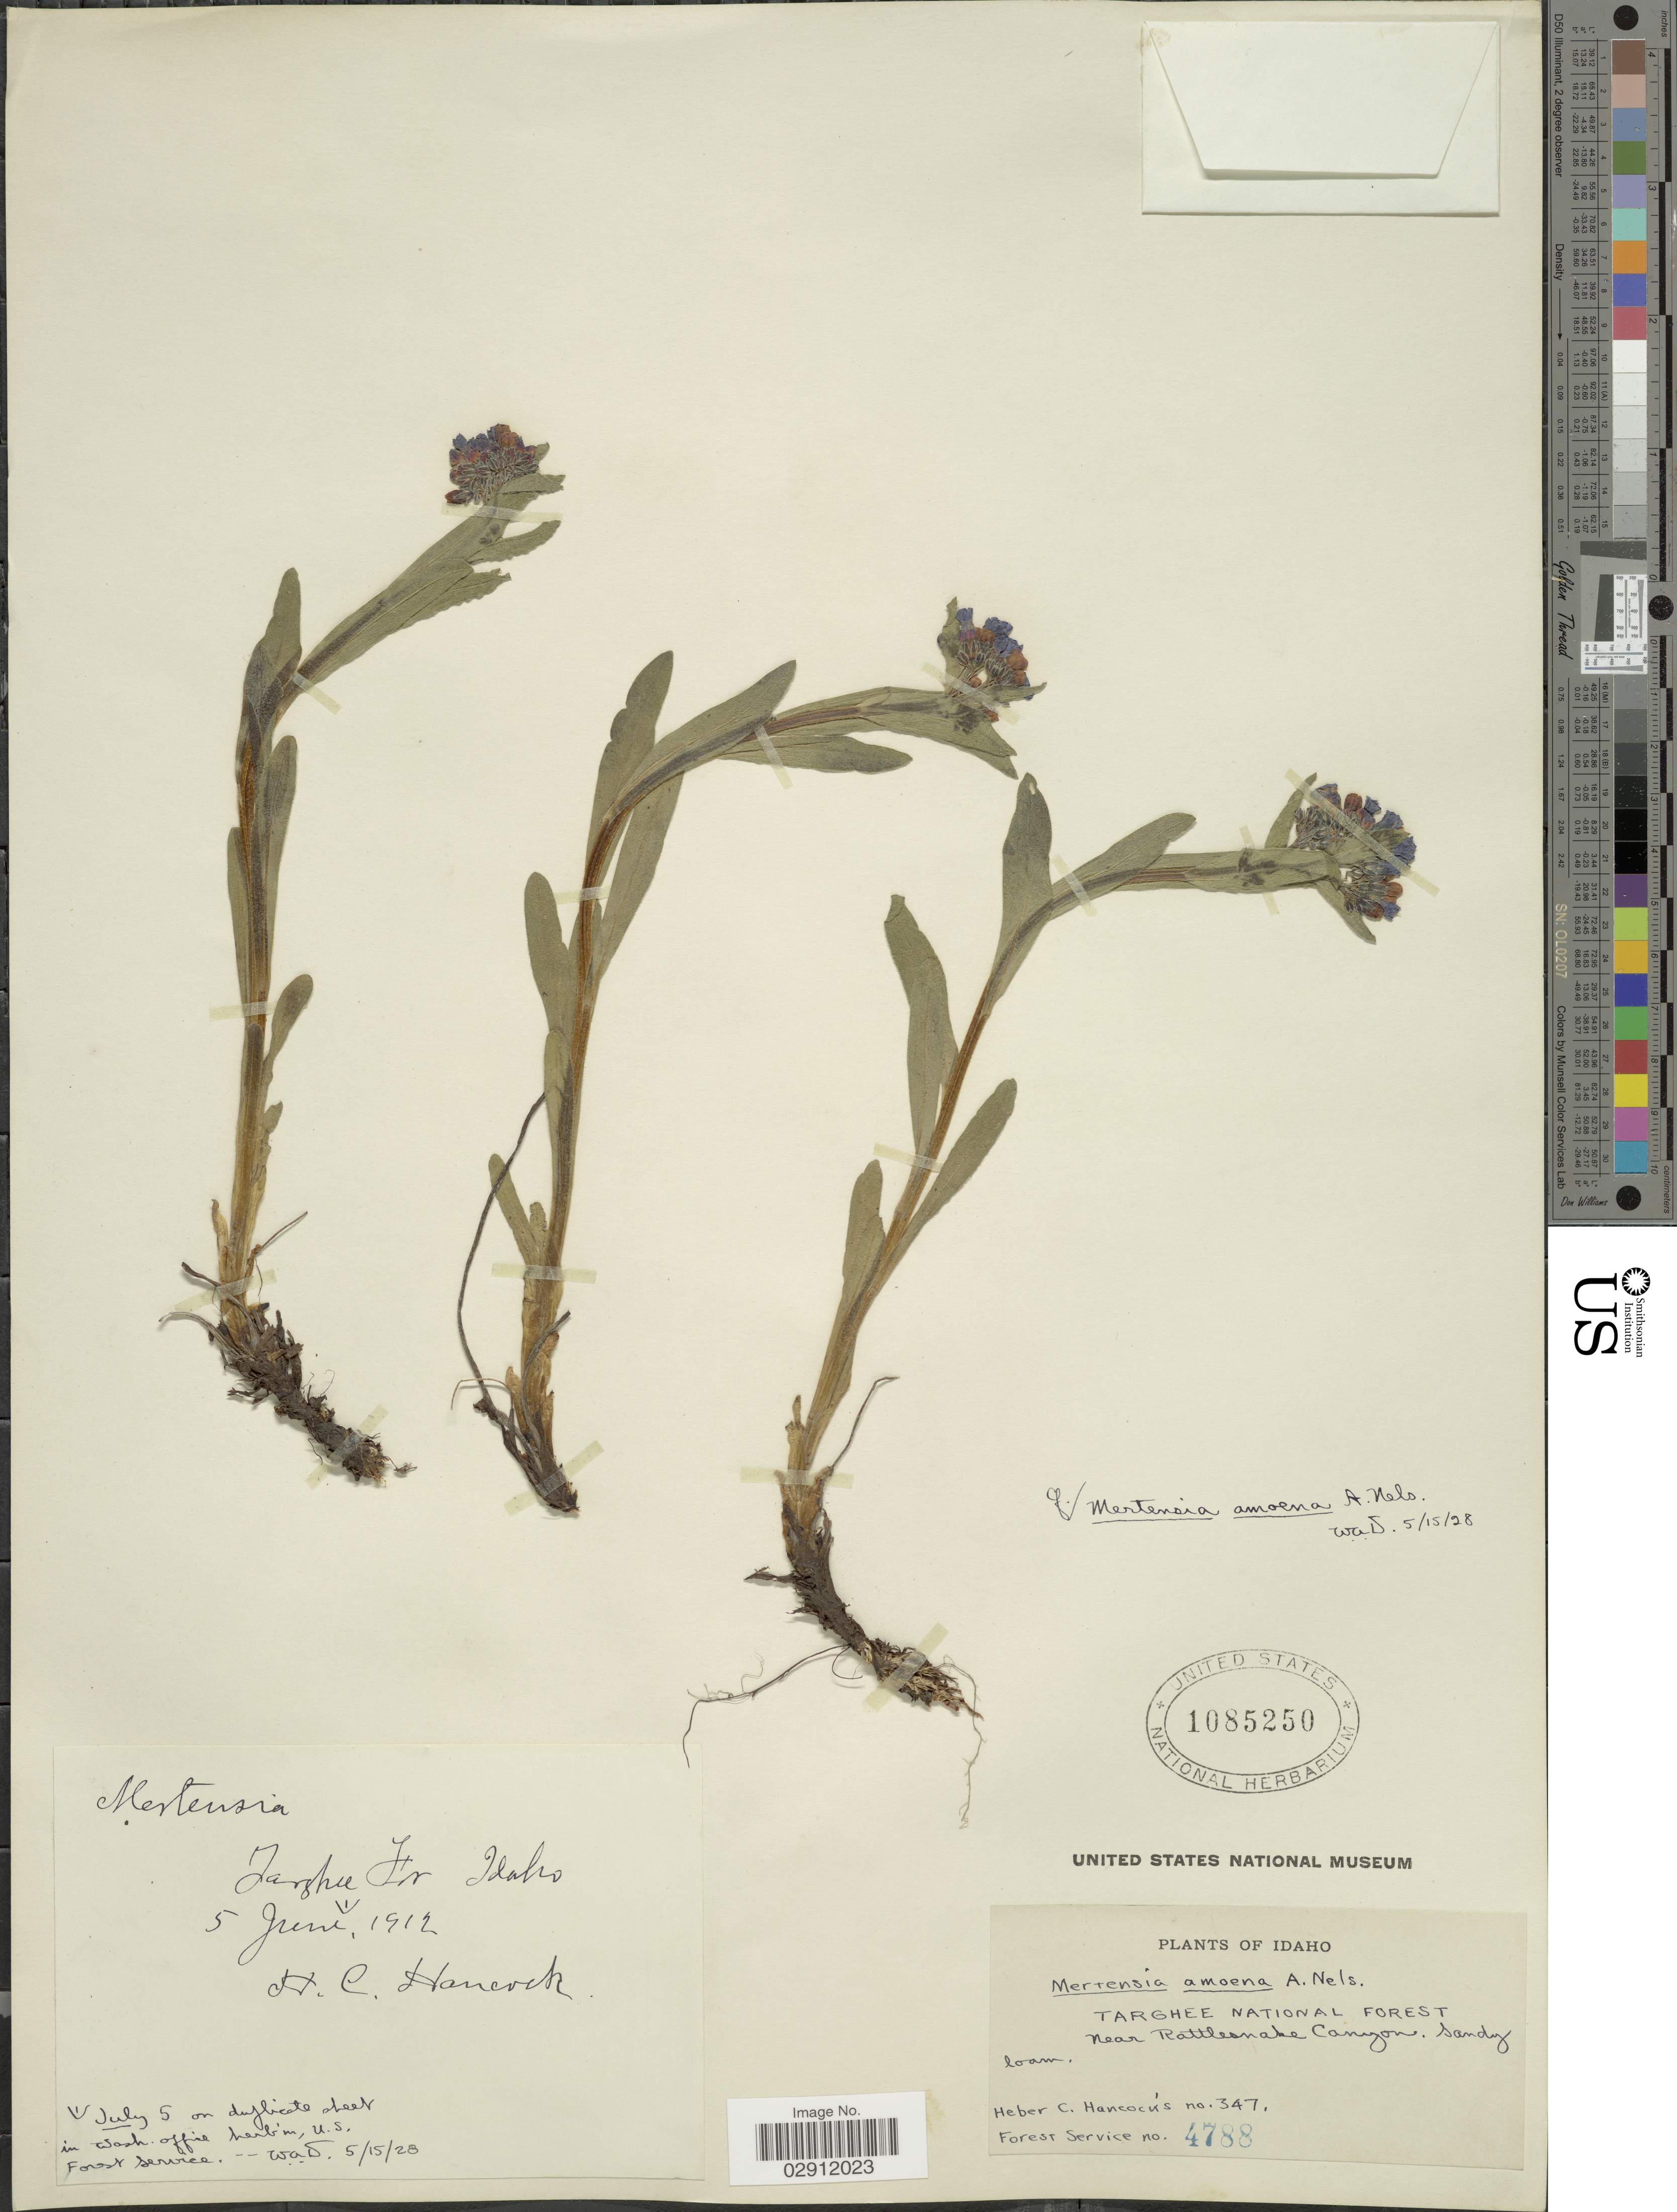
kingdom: Plantae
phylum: Tracheophyta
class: Magnoliopsida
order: Boraginales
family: Boraginaceae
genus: Mertensia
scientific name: Mertensia alpina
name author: (Torr.) G. Don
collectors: H. Hancock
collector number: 347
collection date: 1912-06-05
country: United States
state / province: Idaho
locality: Targhee National Forest, near Rattlesnake Canyon.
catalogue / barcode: US 1085250